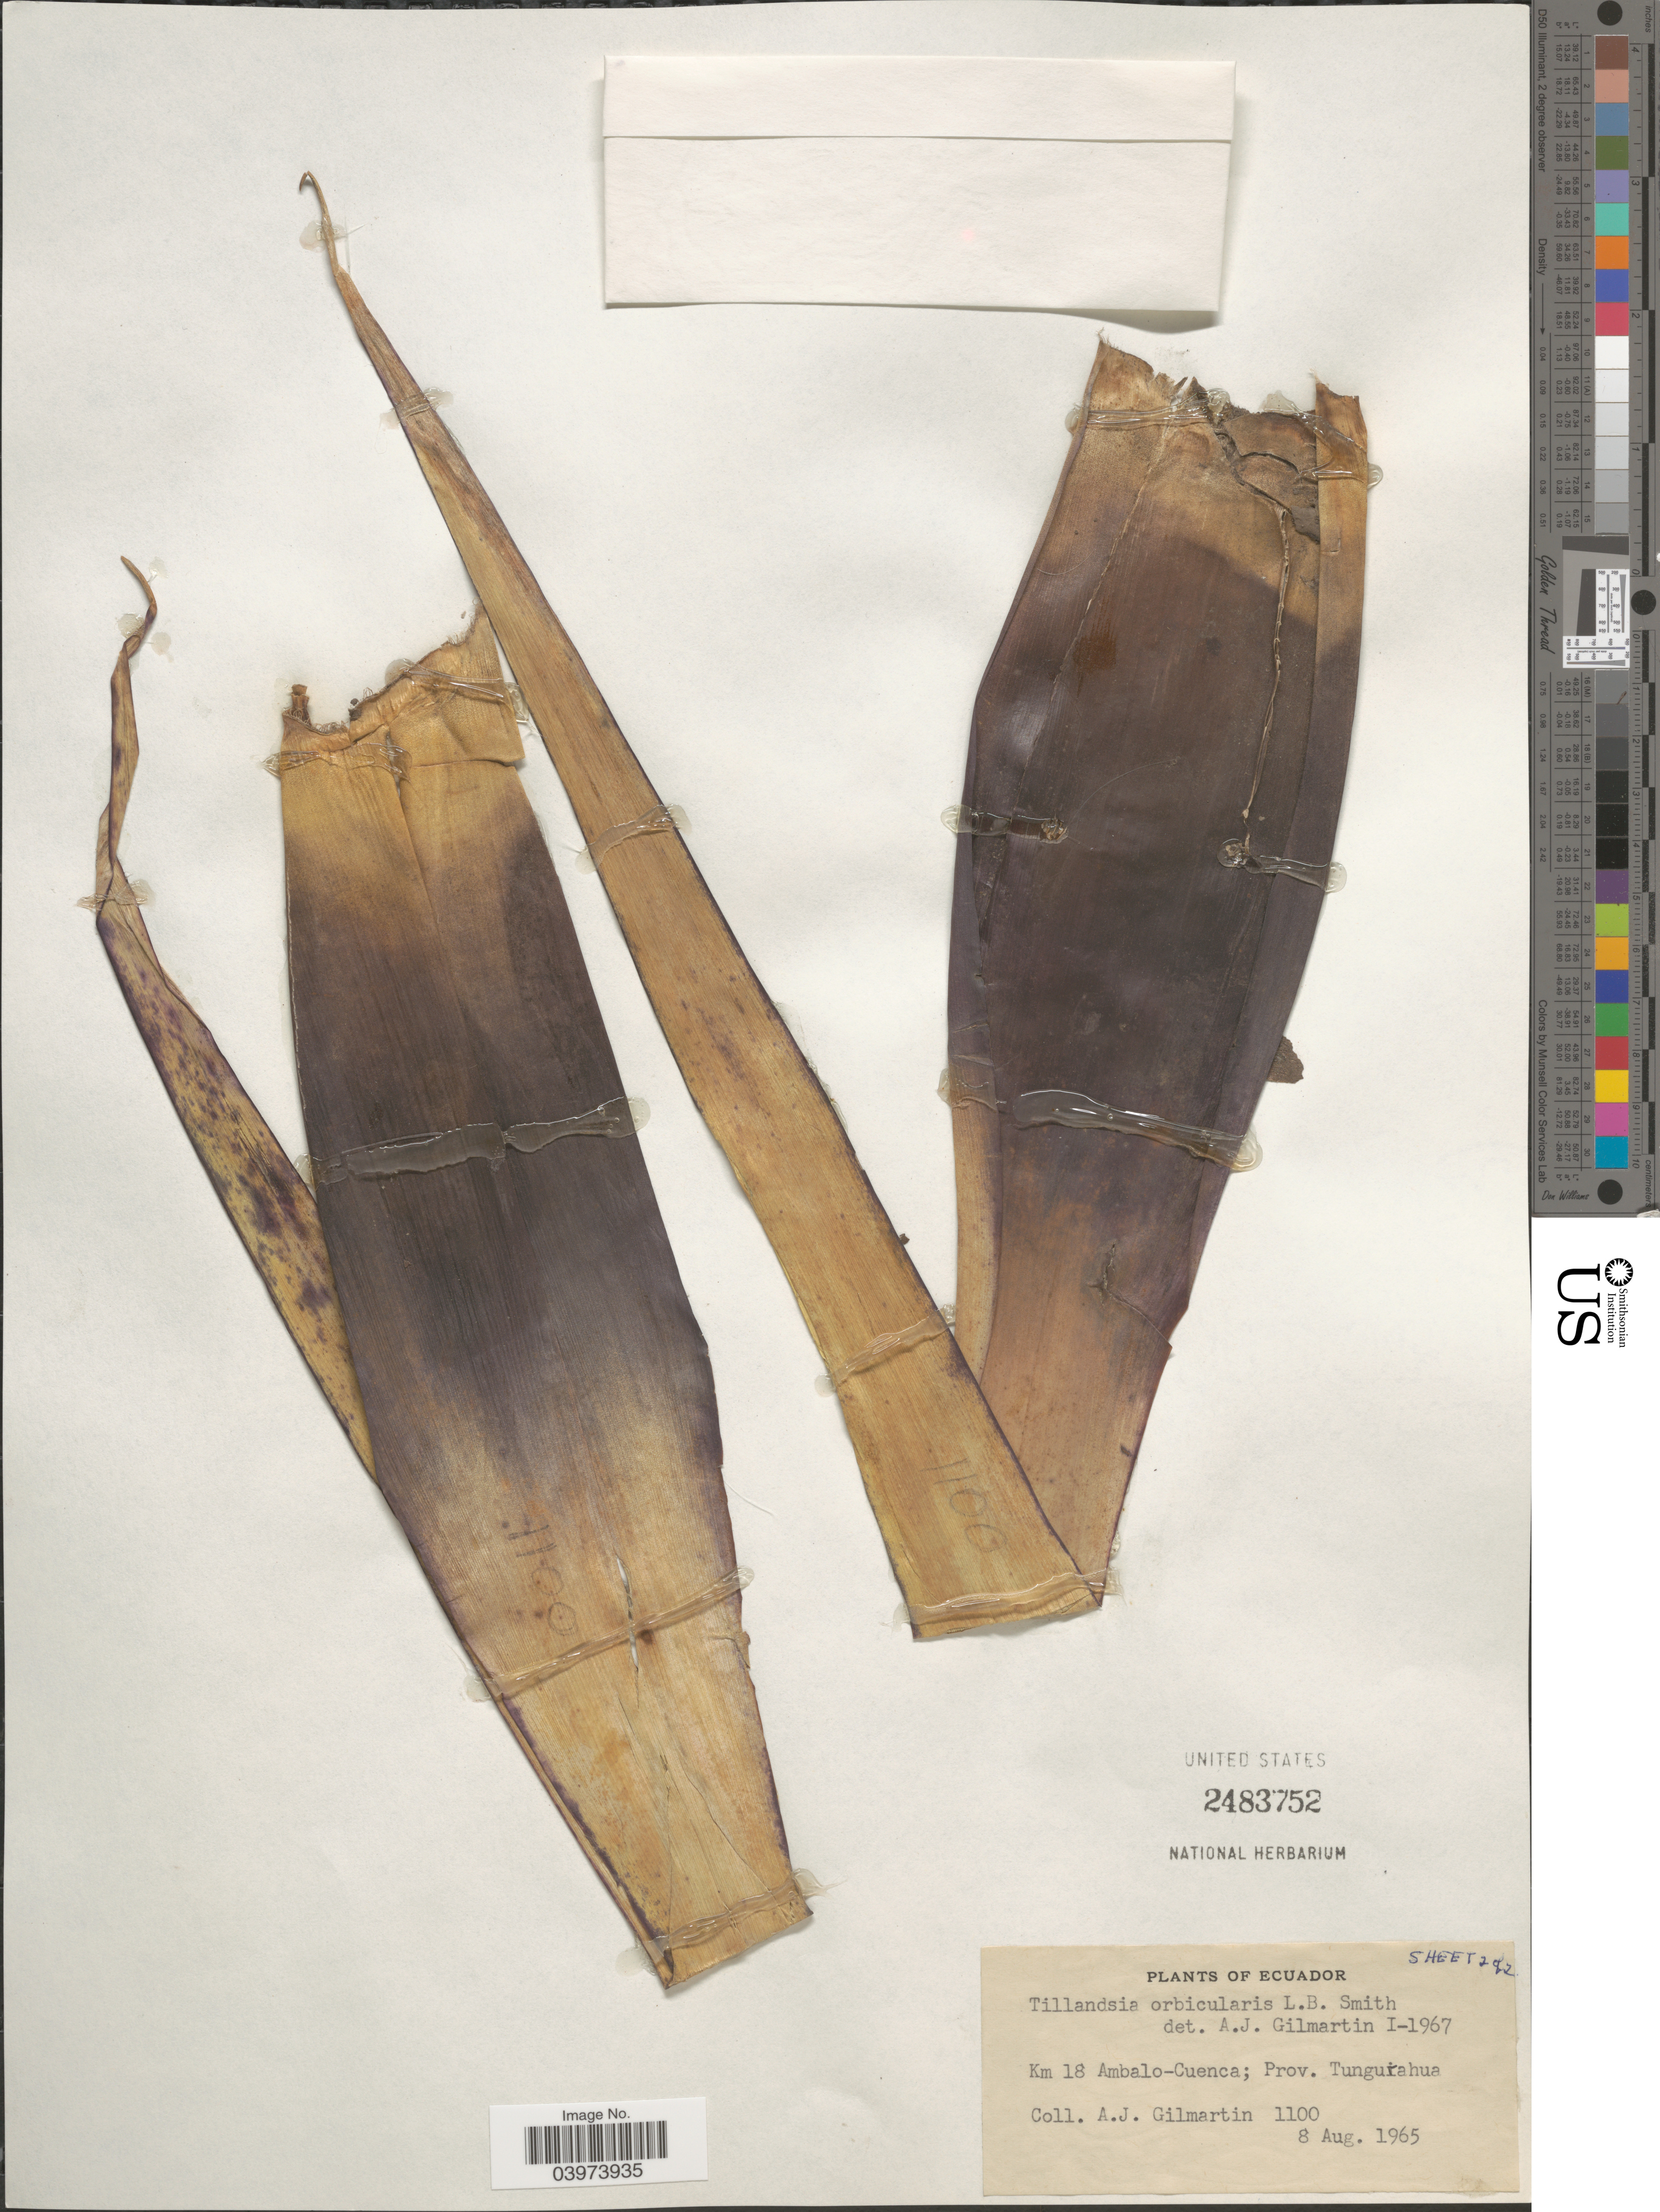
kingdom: Plantae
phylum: Tracheophyta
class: Liliopsida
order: Poales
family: Bromeliaceae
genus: Tillandsia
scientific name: Tillandsia orbicularis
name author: L.B. Sm.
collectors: A. J. Gilmartin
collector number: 1100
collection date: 1965-08-08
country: Ecuador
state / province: Tungurahua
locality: Km 18 Ambalo-Cuenca.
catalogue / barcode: US 2483752